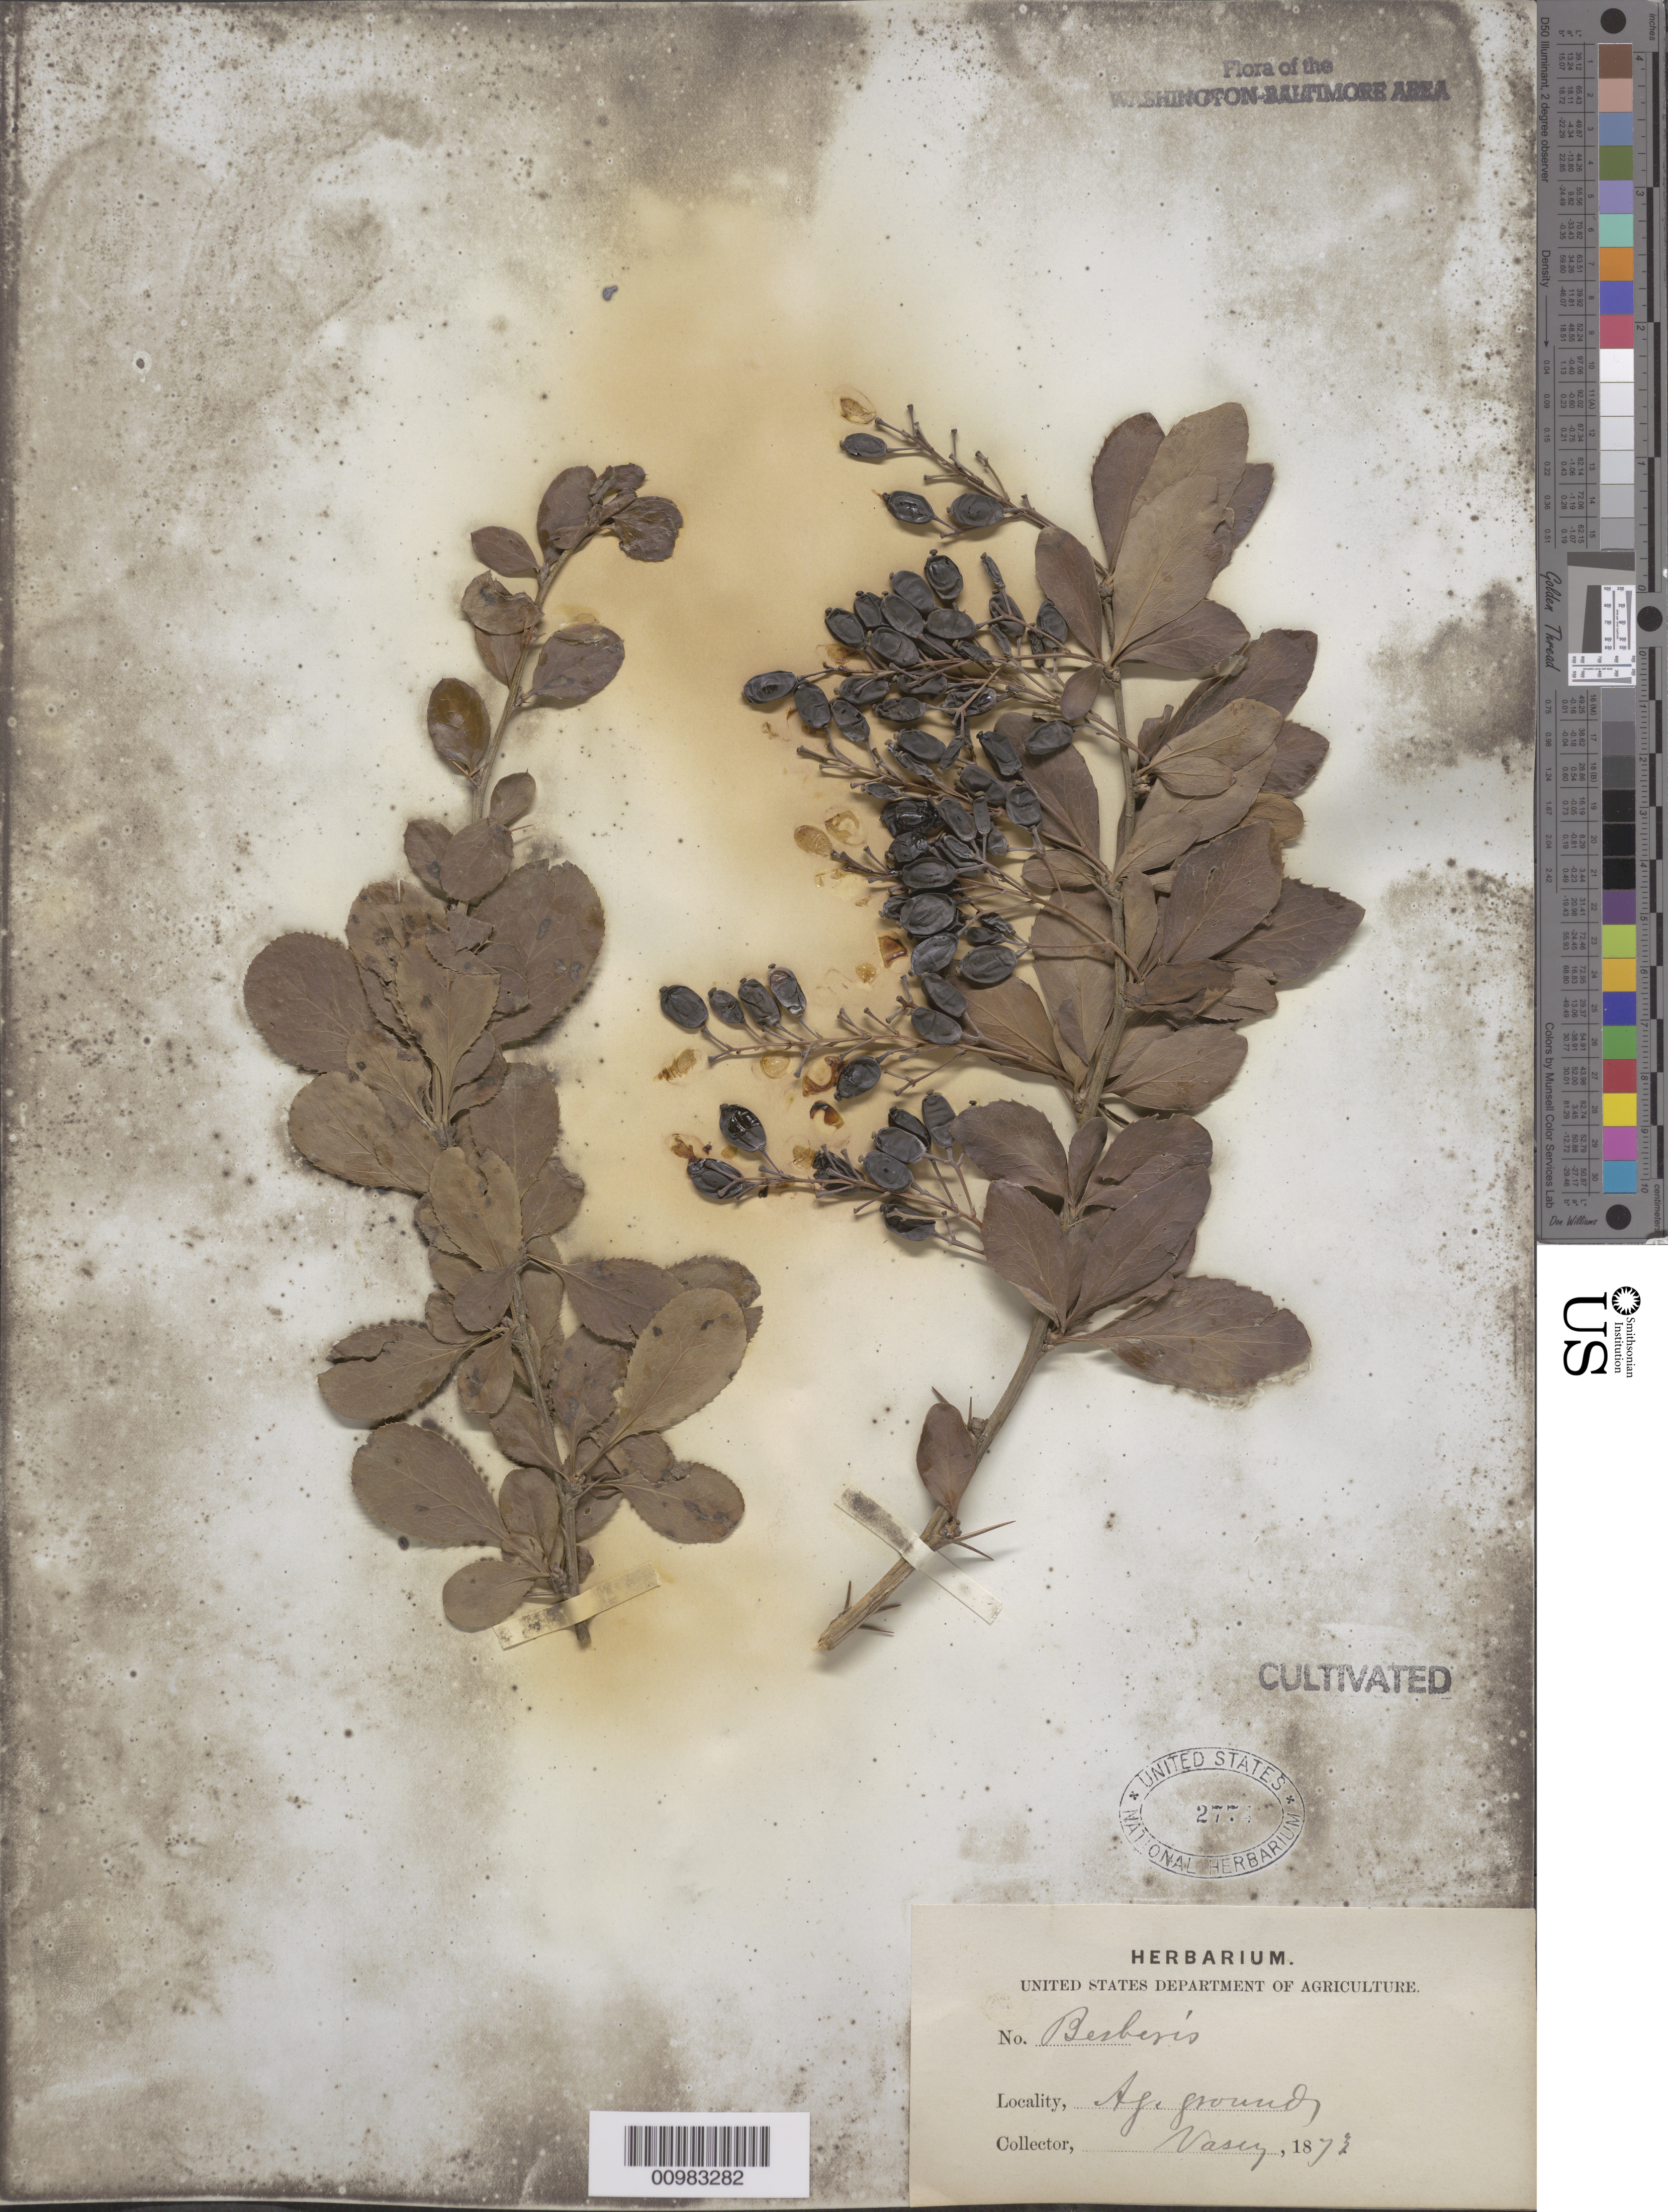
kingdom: Plantae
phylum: Tracheophyta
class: Magnoliopsida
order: Ranunculales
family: Berberidaceae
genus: Berberis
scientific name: Berberis sp.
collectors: G. R. Vasey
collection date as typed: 1873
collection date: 1873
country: United States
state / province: District of Columbia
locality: Agriculture grounds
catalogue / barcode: US 2774